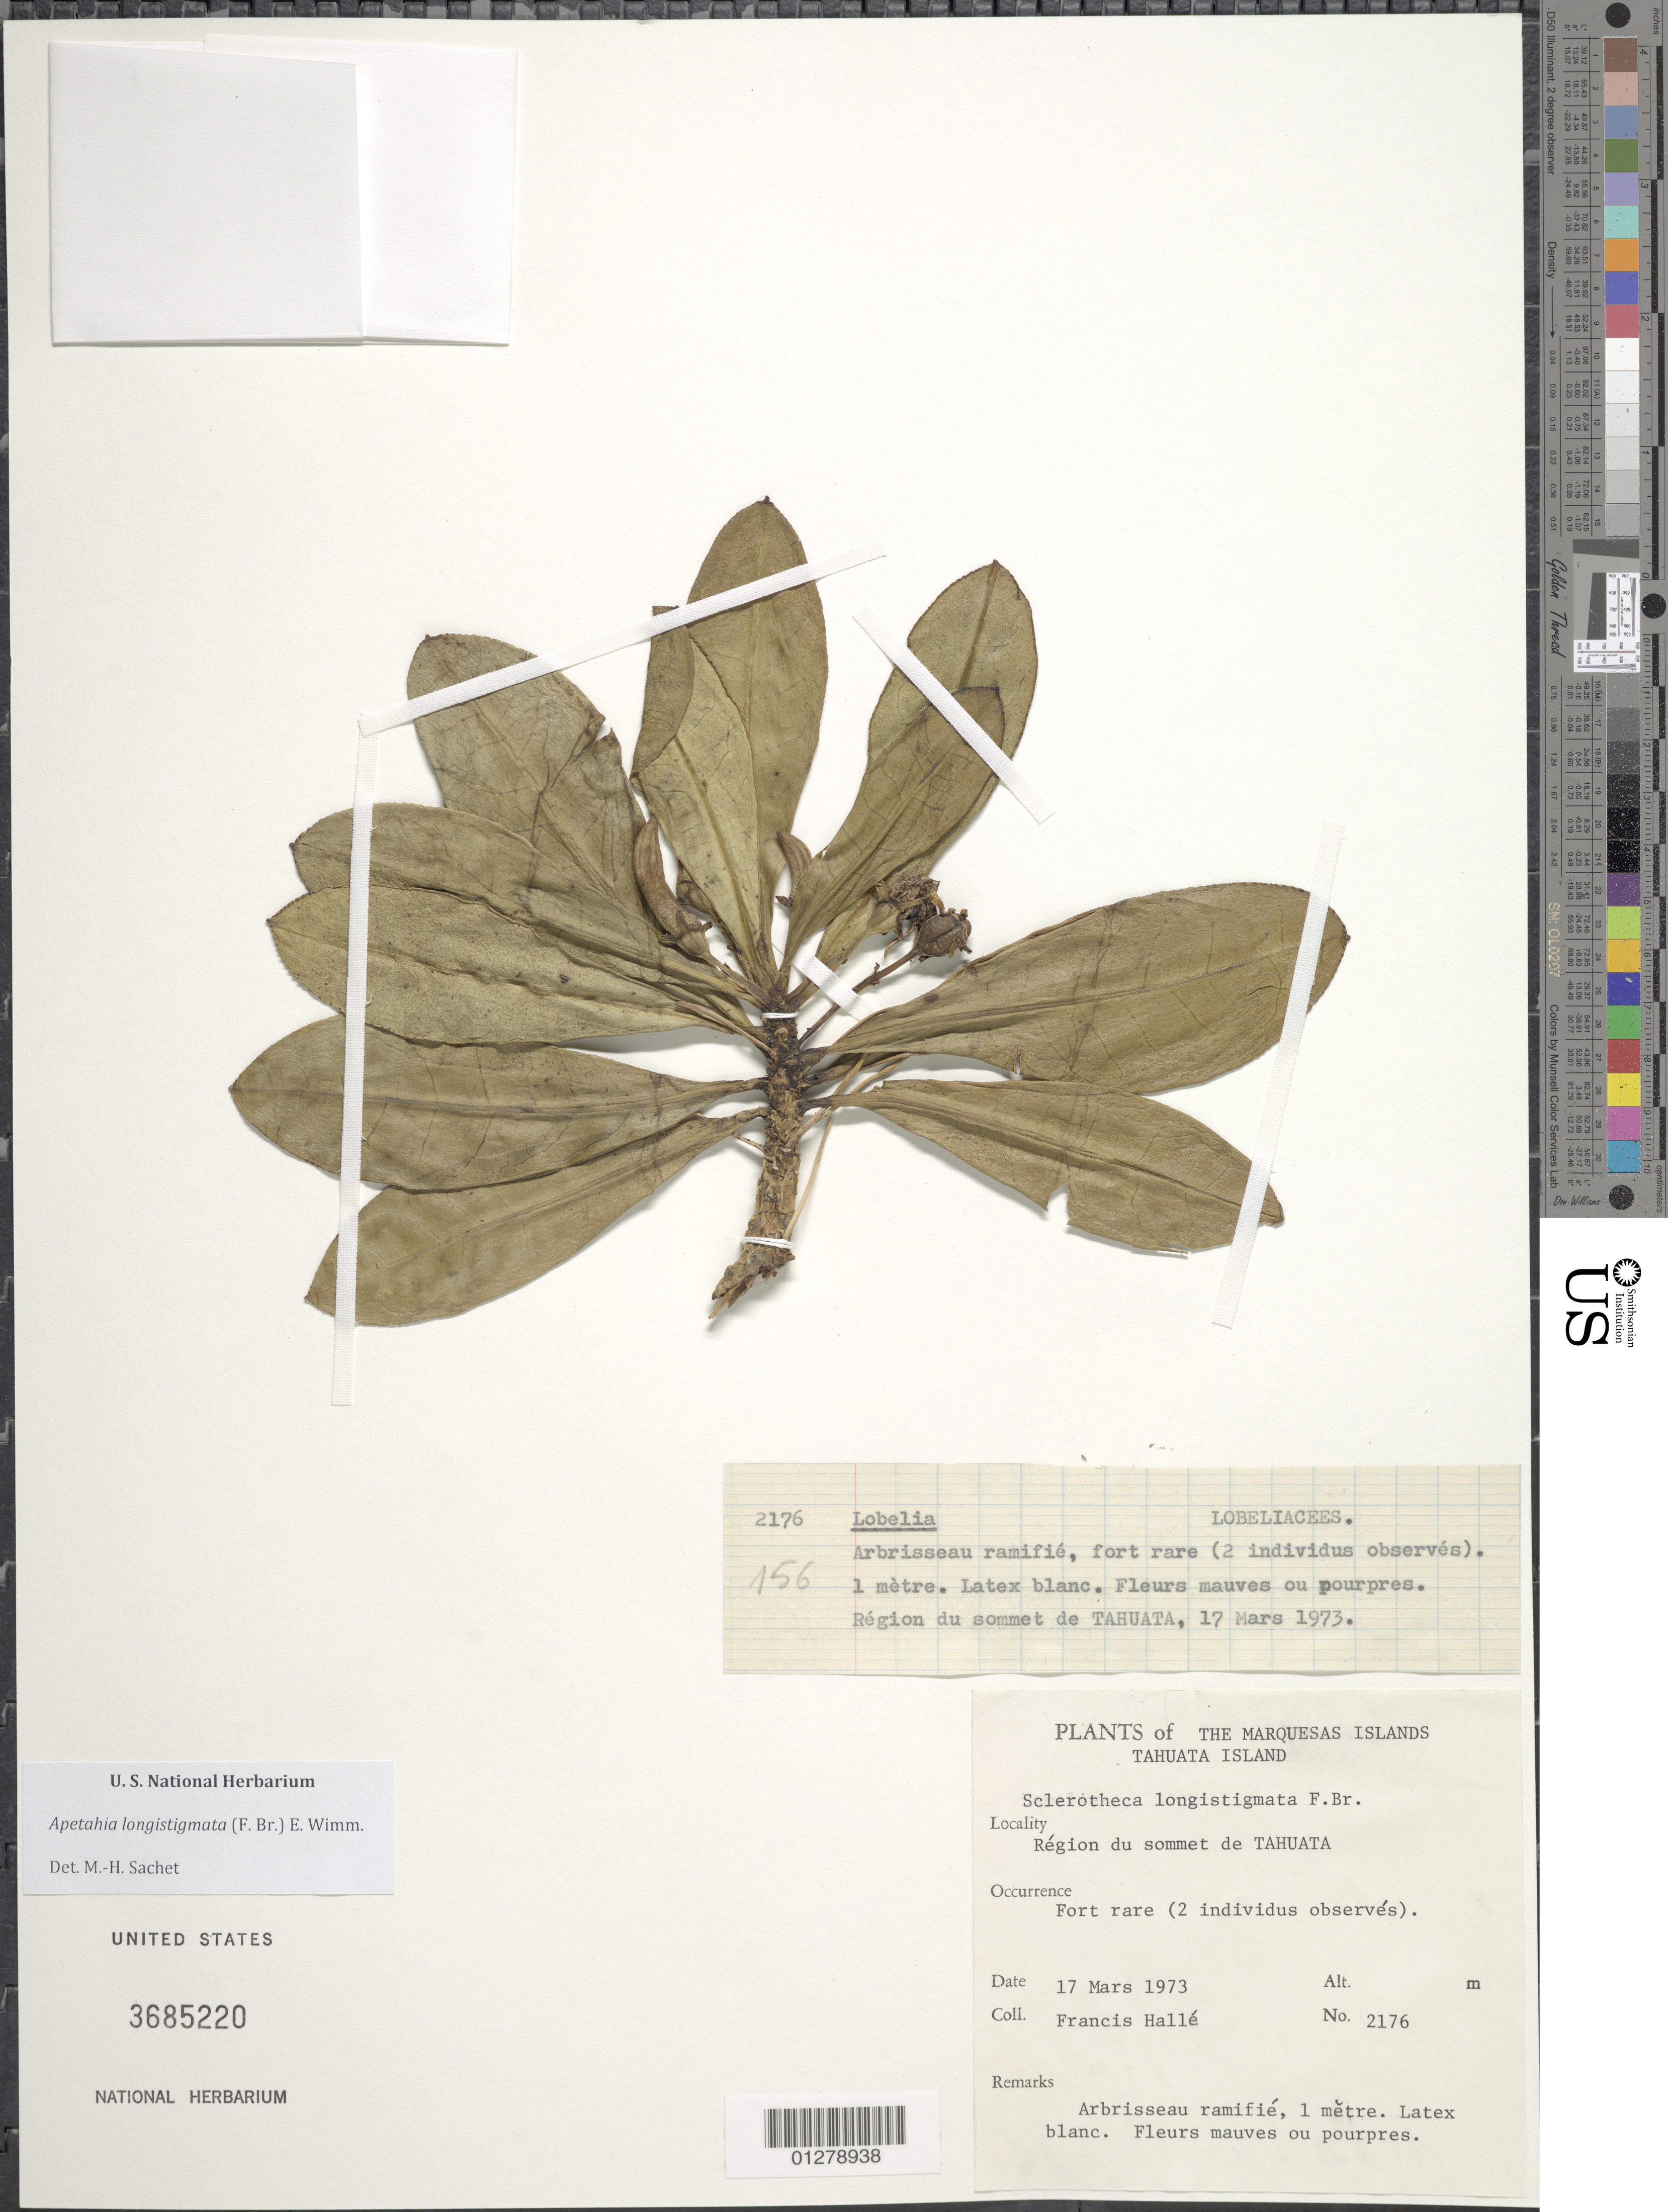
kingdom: Plantae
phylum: Tracheophyta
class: Magnoliopsida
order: Asterales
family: Campanulaceae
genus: Apetahia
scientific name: Apetahia longistigmata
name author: (F. Br.) E. Wimm.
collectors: F. Hallé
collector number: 2176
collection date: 1973-03-17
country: French Polynesia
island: Tahuata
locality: Région du sommet de Tahuata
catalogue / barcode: US 3685220